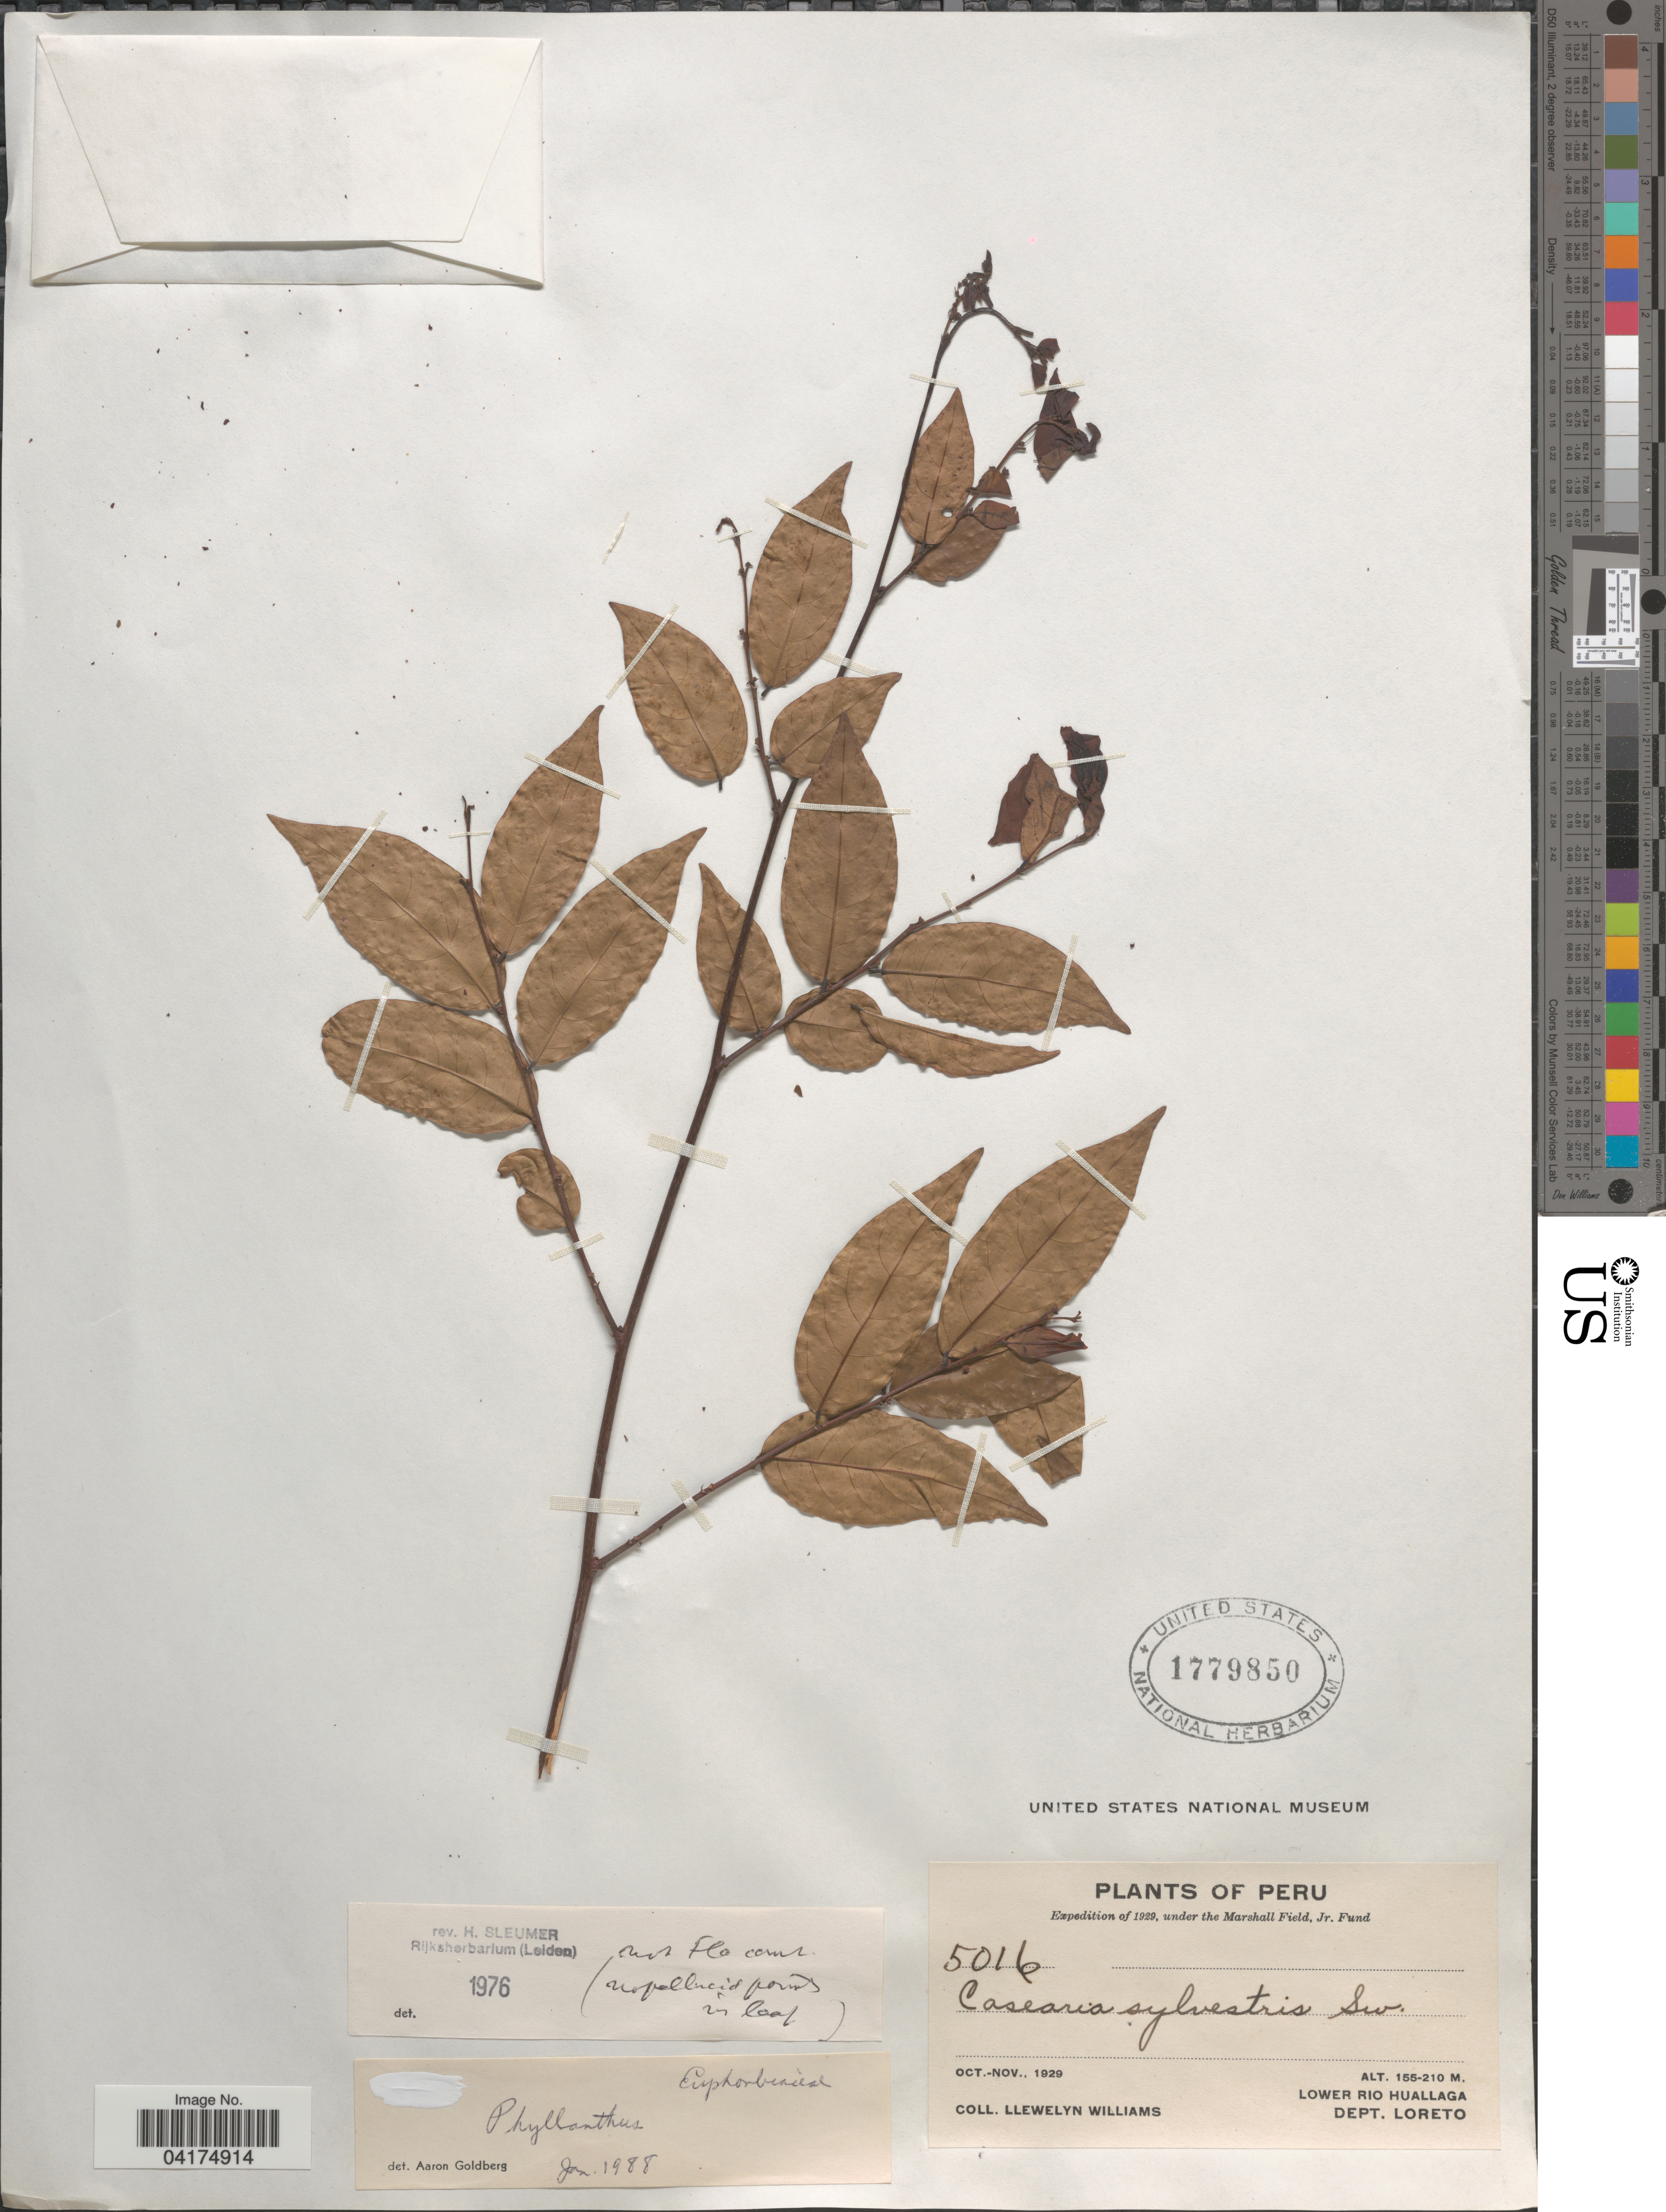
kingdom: Plantae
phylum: Tracheophyta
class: Magnoliopsida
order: Malpighiales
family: Phyllanthaceae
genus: Phyllanthus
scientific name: Phyllanthus sp.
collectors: Ll. Williams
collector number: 5016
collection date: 1929-10/1929-11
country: Peru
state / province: Loreto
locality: Expedition of 1929. Lower Rio Huallaga. Dept. Loreto.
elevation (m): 155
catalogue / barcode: US 1779850